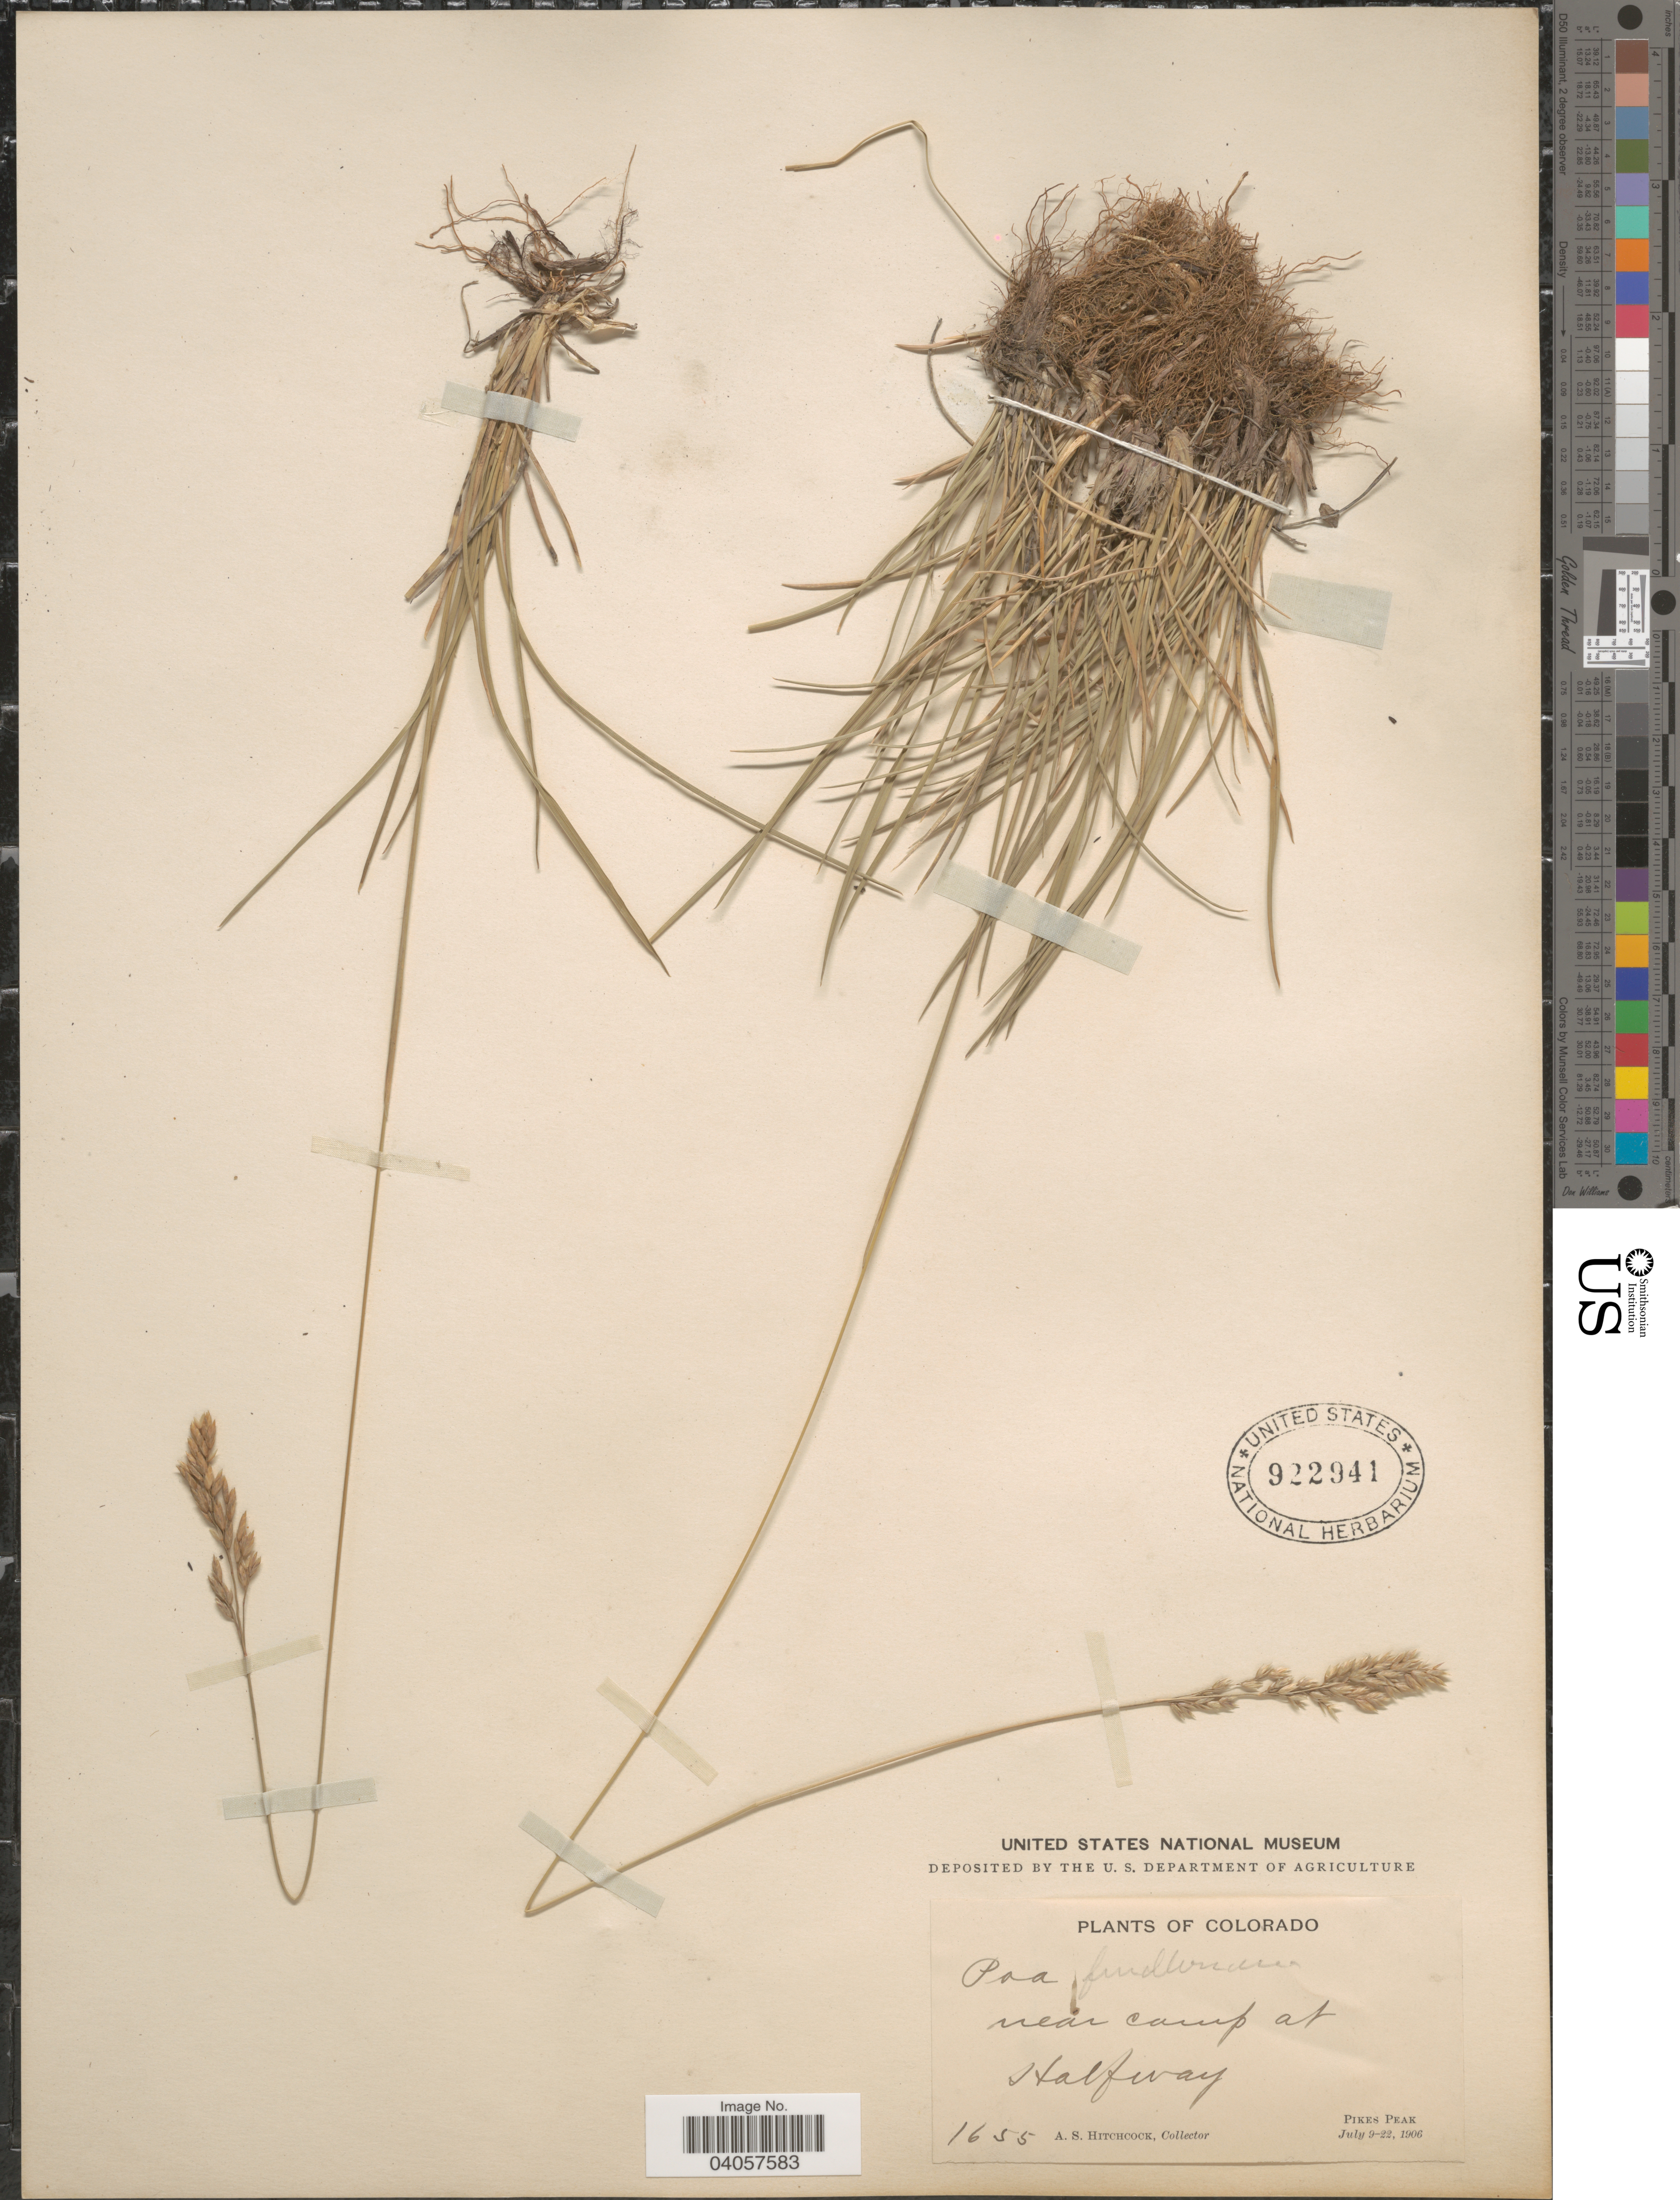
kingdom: Plantae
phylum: Tracheophyta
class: Liliopsida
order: Poales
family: Poaceae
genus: Poa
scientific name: Poa fendleriana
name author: (Steud.) Vasey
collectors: A. S. Hitchcock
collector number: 1655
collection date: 1906-07-09/1906-07-22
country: United States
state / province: Colorado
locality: Near camp at Halfway. Pikes Peak.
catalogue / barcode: US 922941